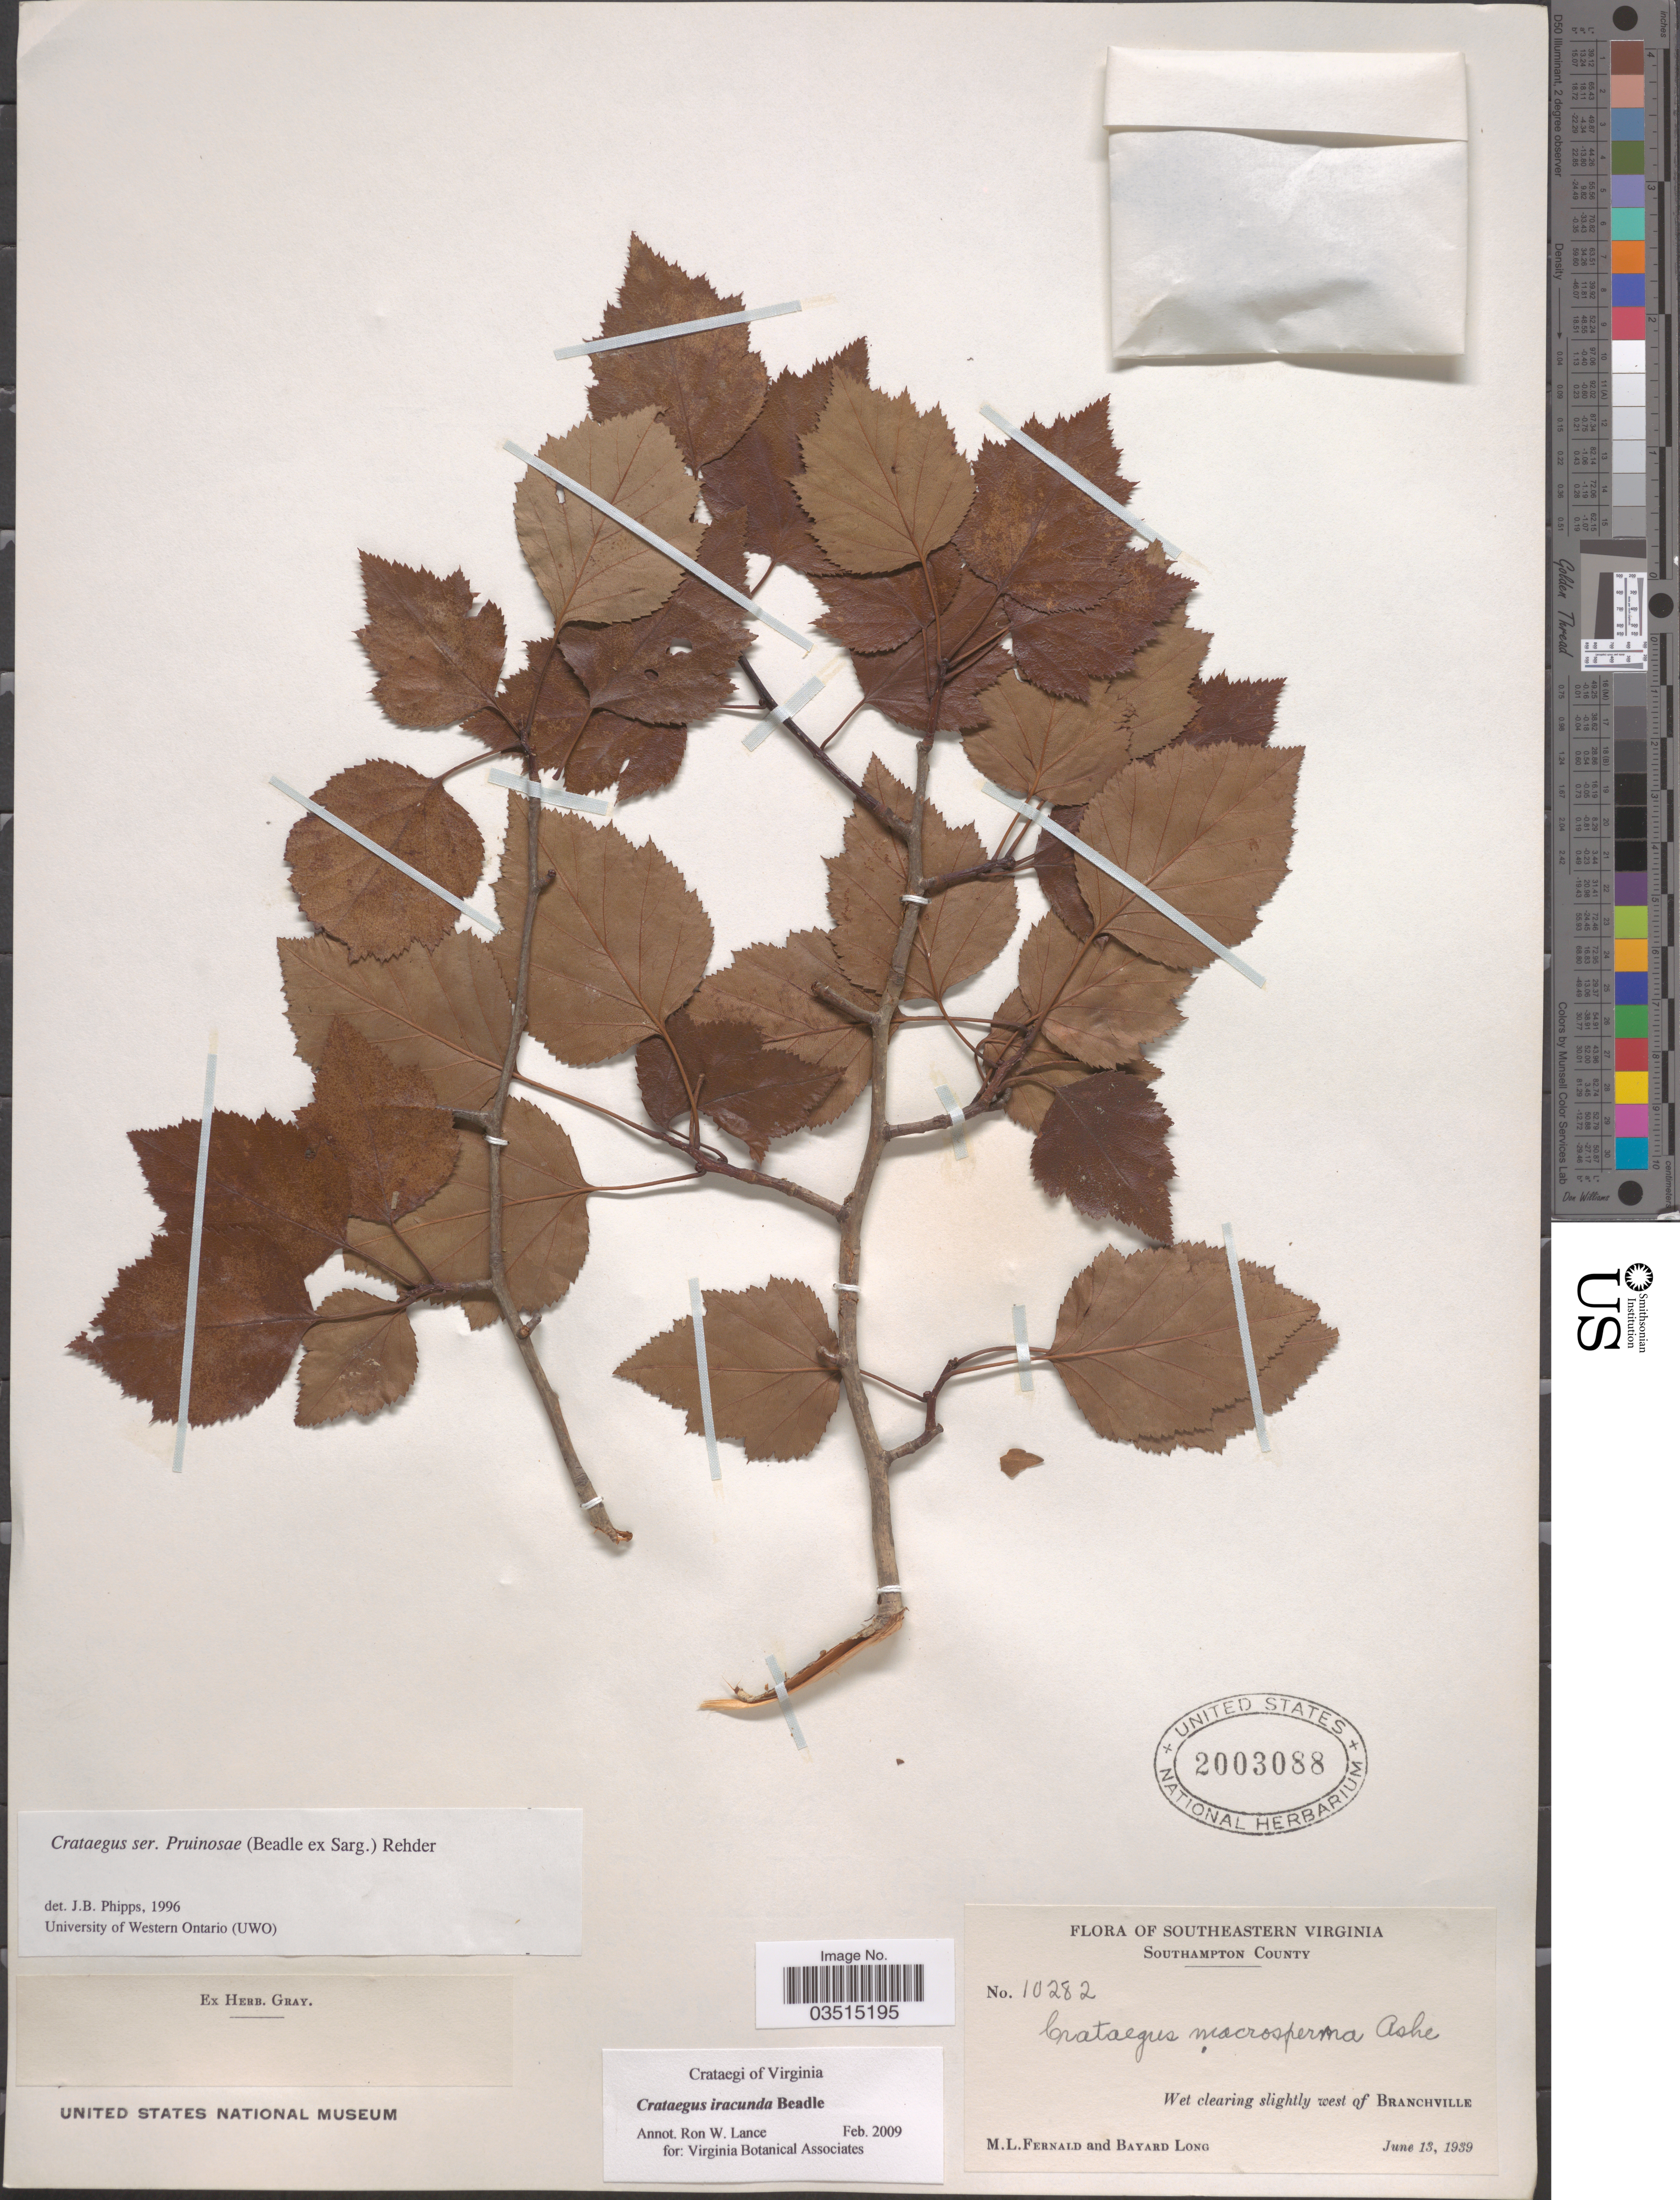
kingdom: Plantae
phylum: Tracheophyta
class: Magnoliopsida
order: Rosales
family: Rosaceae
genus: Crataegus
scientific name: Crataegus iracunda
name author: Beadle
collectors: M. L. Fernald & B. Long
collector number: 10282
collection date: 1939-06-13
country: United States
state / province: Virginia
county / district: Southampton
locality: Southeastern Virginia. Southampton County. Wet clearing slightly west of Branchville.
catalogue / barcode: US 2003088